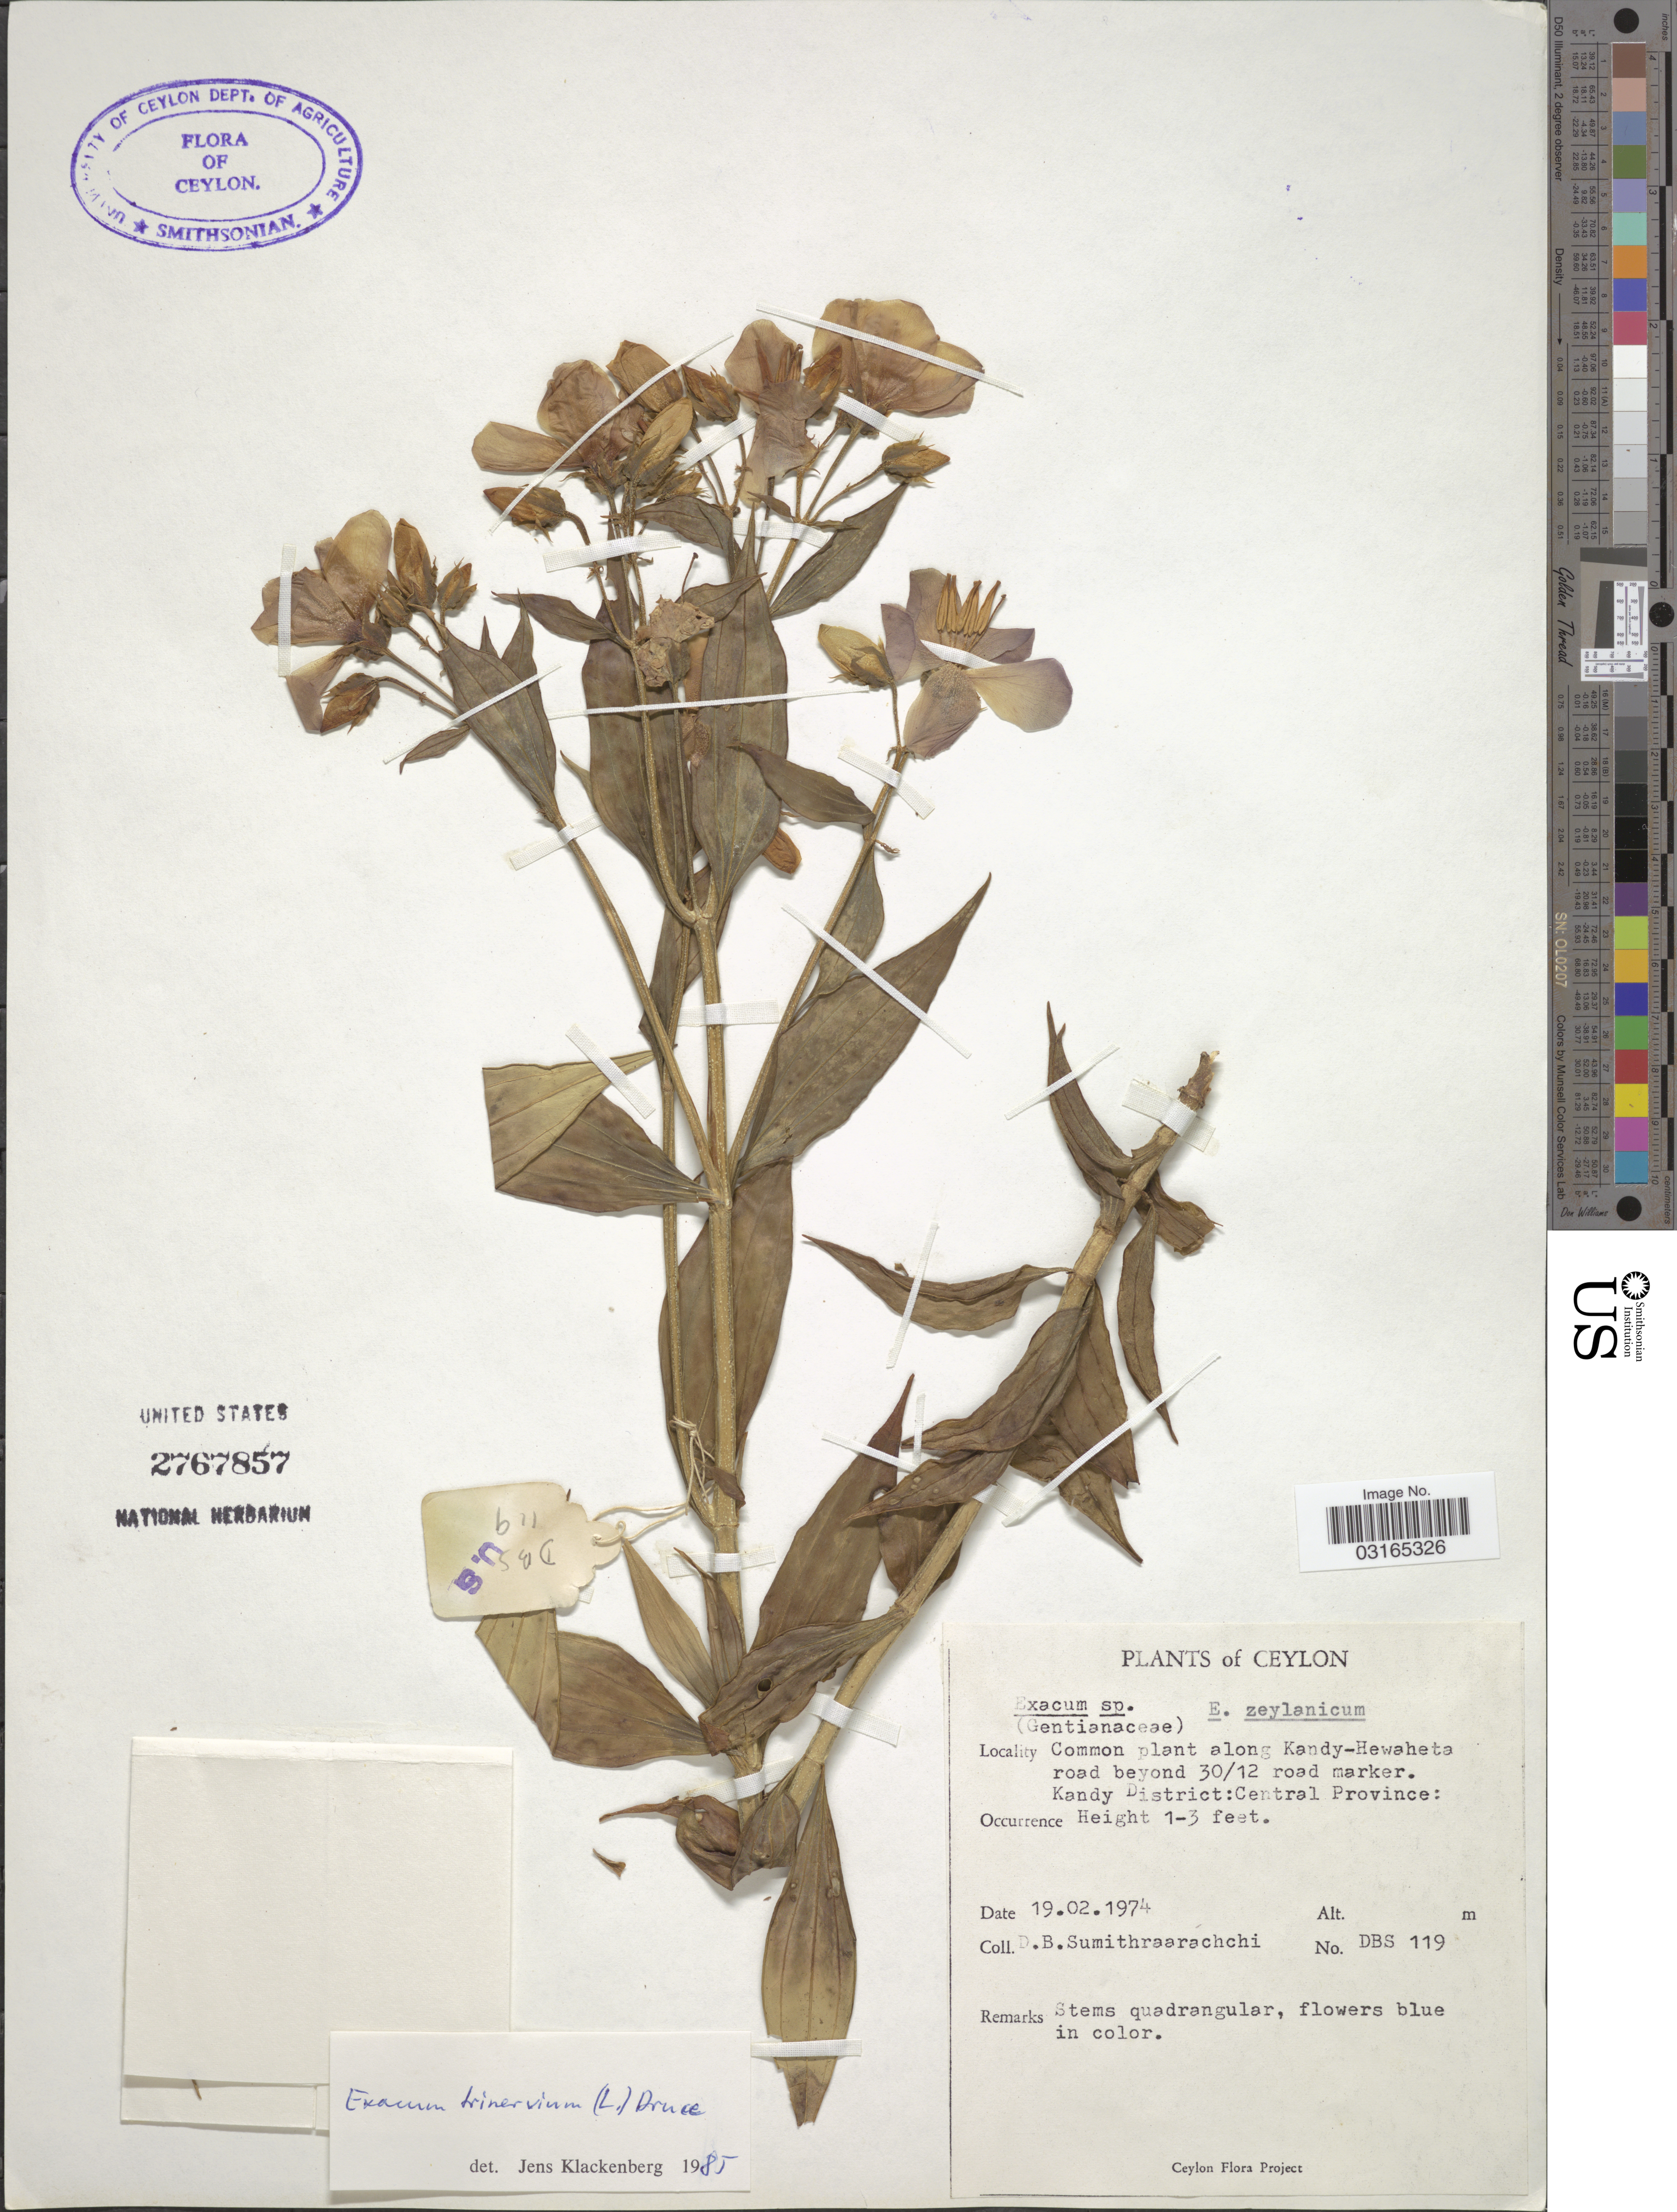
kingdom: Plantae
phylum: Tracheophyta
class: Magnoliopsida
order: Gentianales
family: Gentianaceae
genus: Exacum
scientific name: Exacum trinervium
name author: (L.) Druce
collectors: D. B. Sumithraarachchi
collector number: DBS119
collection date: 1974-02-19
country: Sri Lanka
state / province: Central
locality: Ceylon. Along Kandy-Hewaheta road beyond 30/12 road marker. Kandy District.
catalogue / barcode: US 2767857